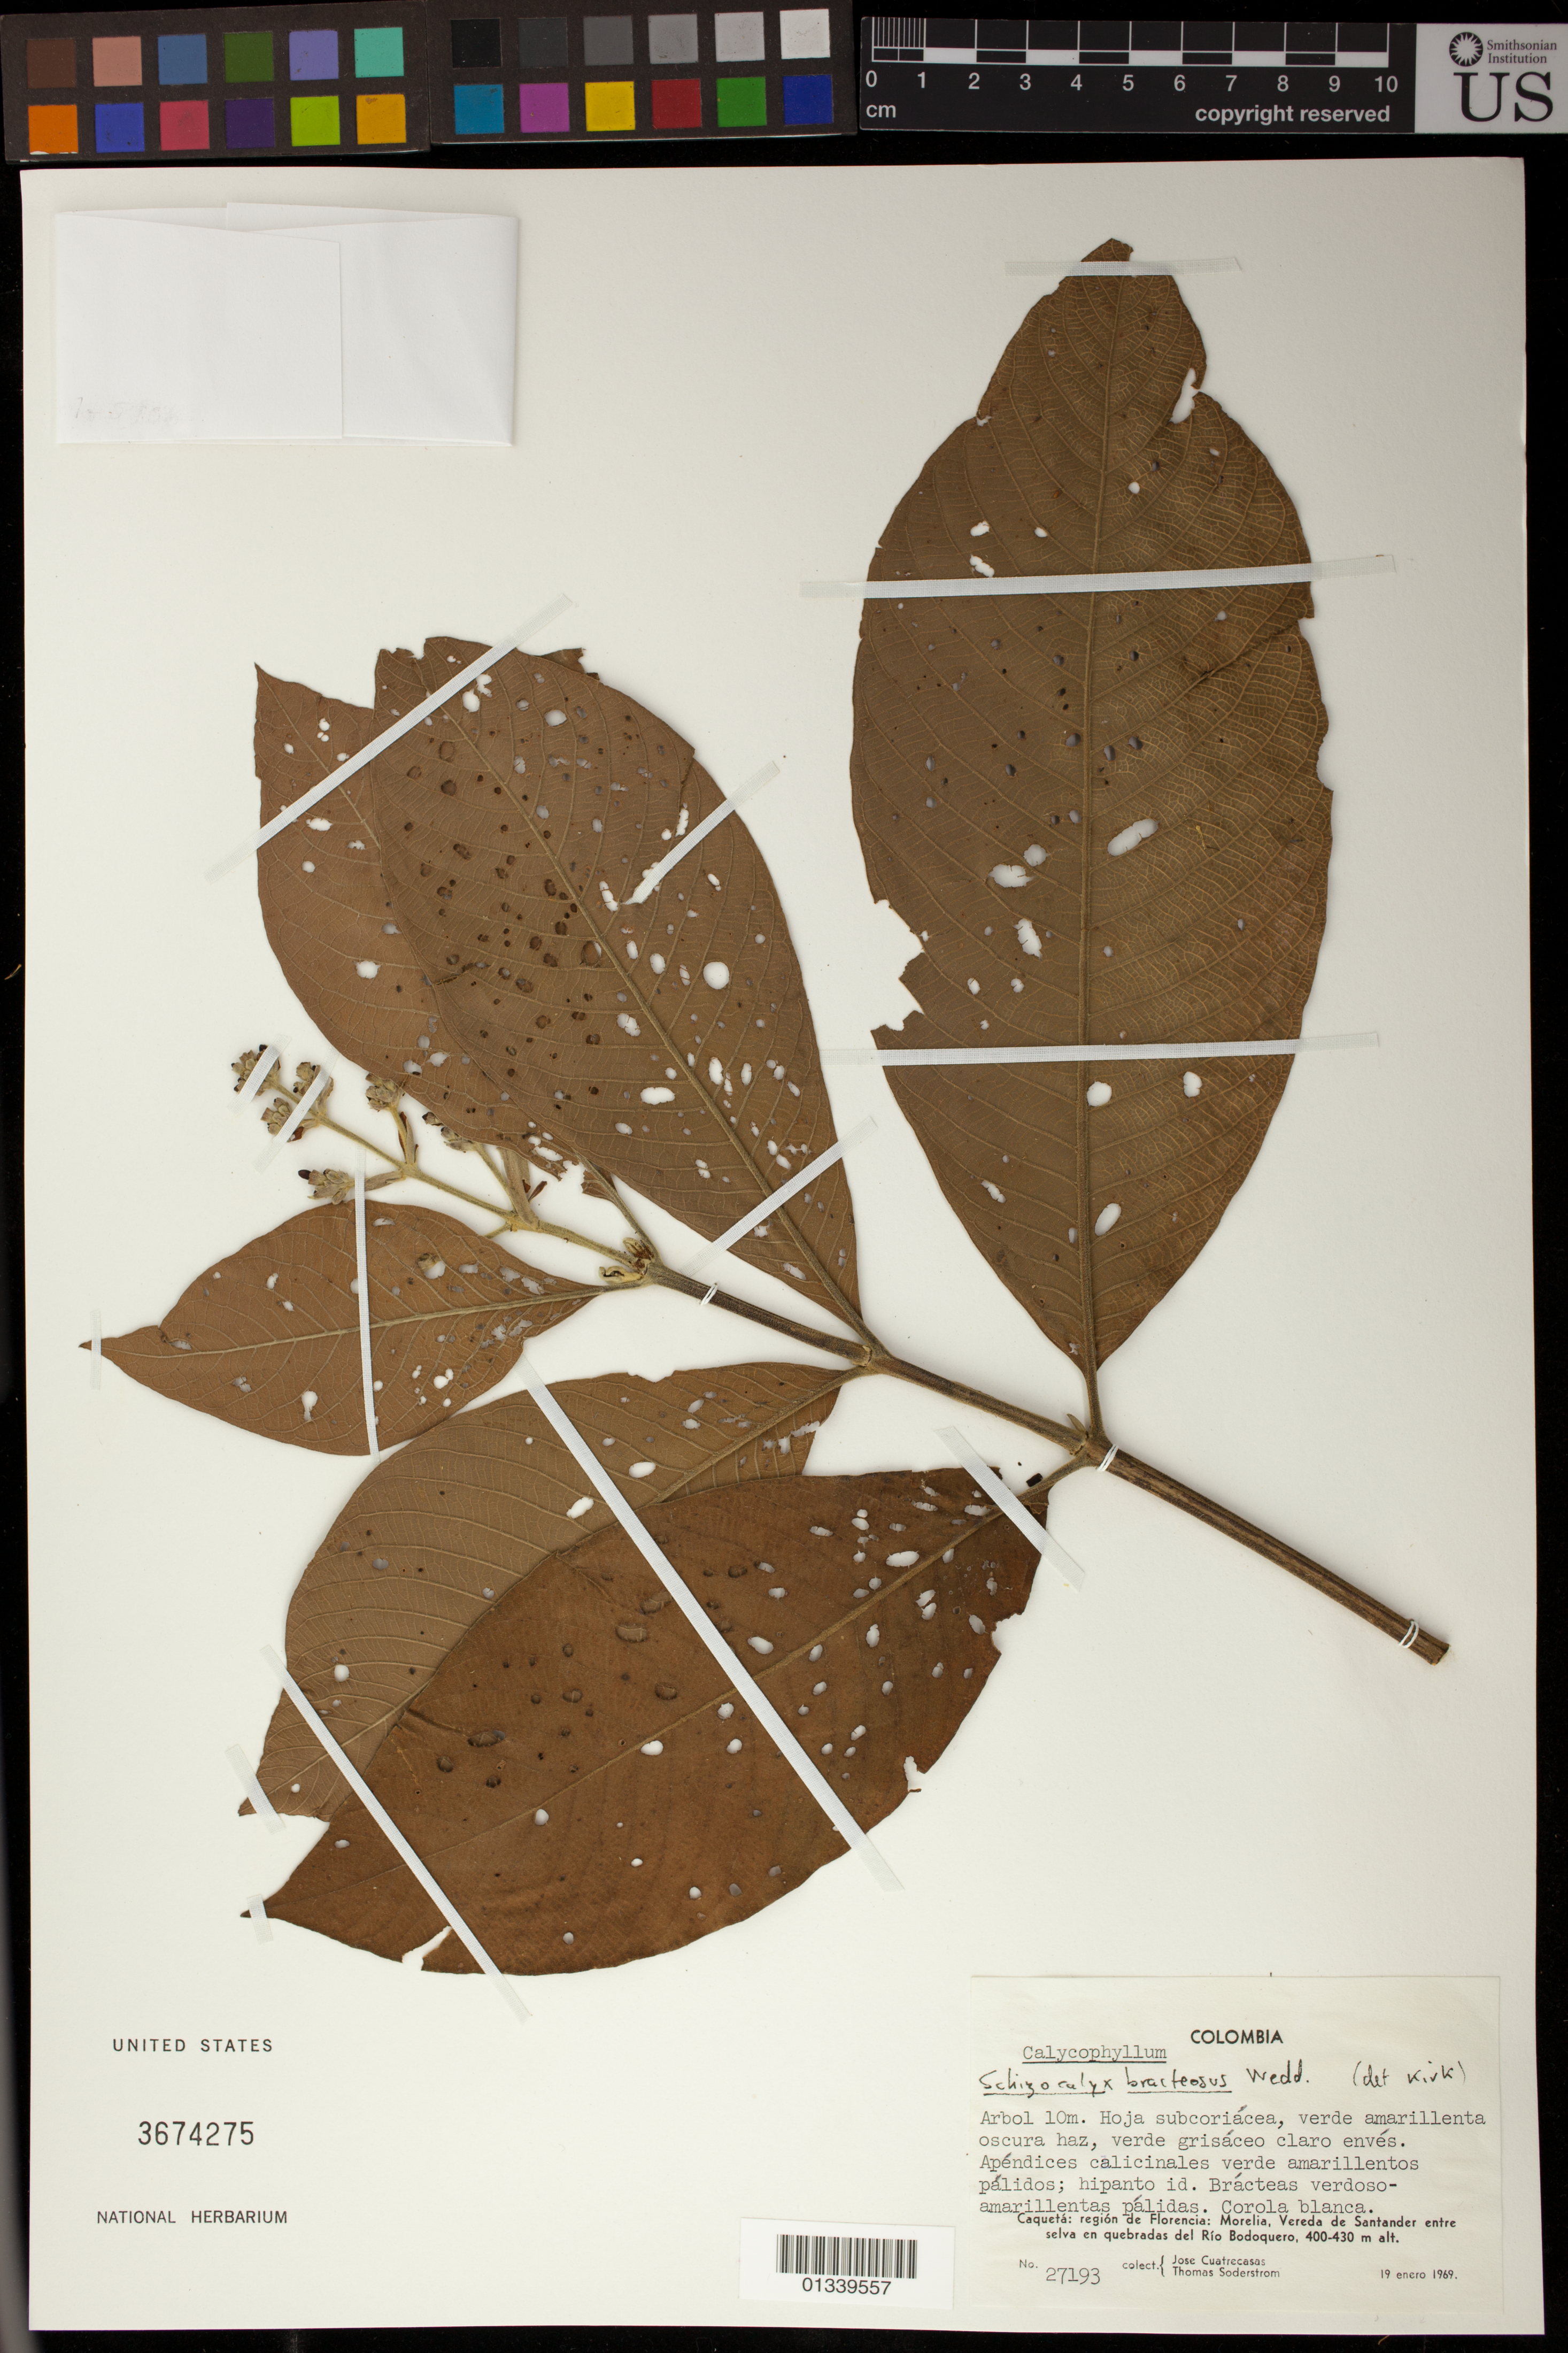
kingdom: Plantae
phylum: Tracheophyta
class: Magnoliopsida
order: Gentianales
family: Rubiaceae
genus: Schizocalyx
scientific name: Schizocalyx bracteosus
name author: Wedd.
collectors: J. Cuatrecasas & T. R. Soderstrom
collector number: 27193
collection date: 1969-01-19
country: Colombia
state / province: Caqueta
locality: region de Florencia: Morelia, Vereda de Santander entre selva en quebradas del Rio Bodoquero.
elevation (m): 400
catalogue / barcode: US 3674275